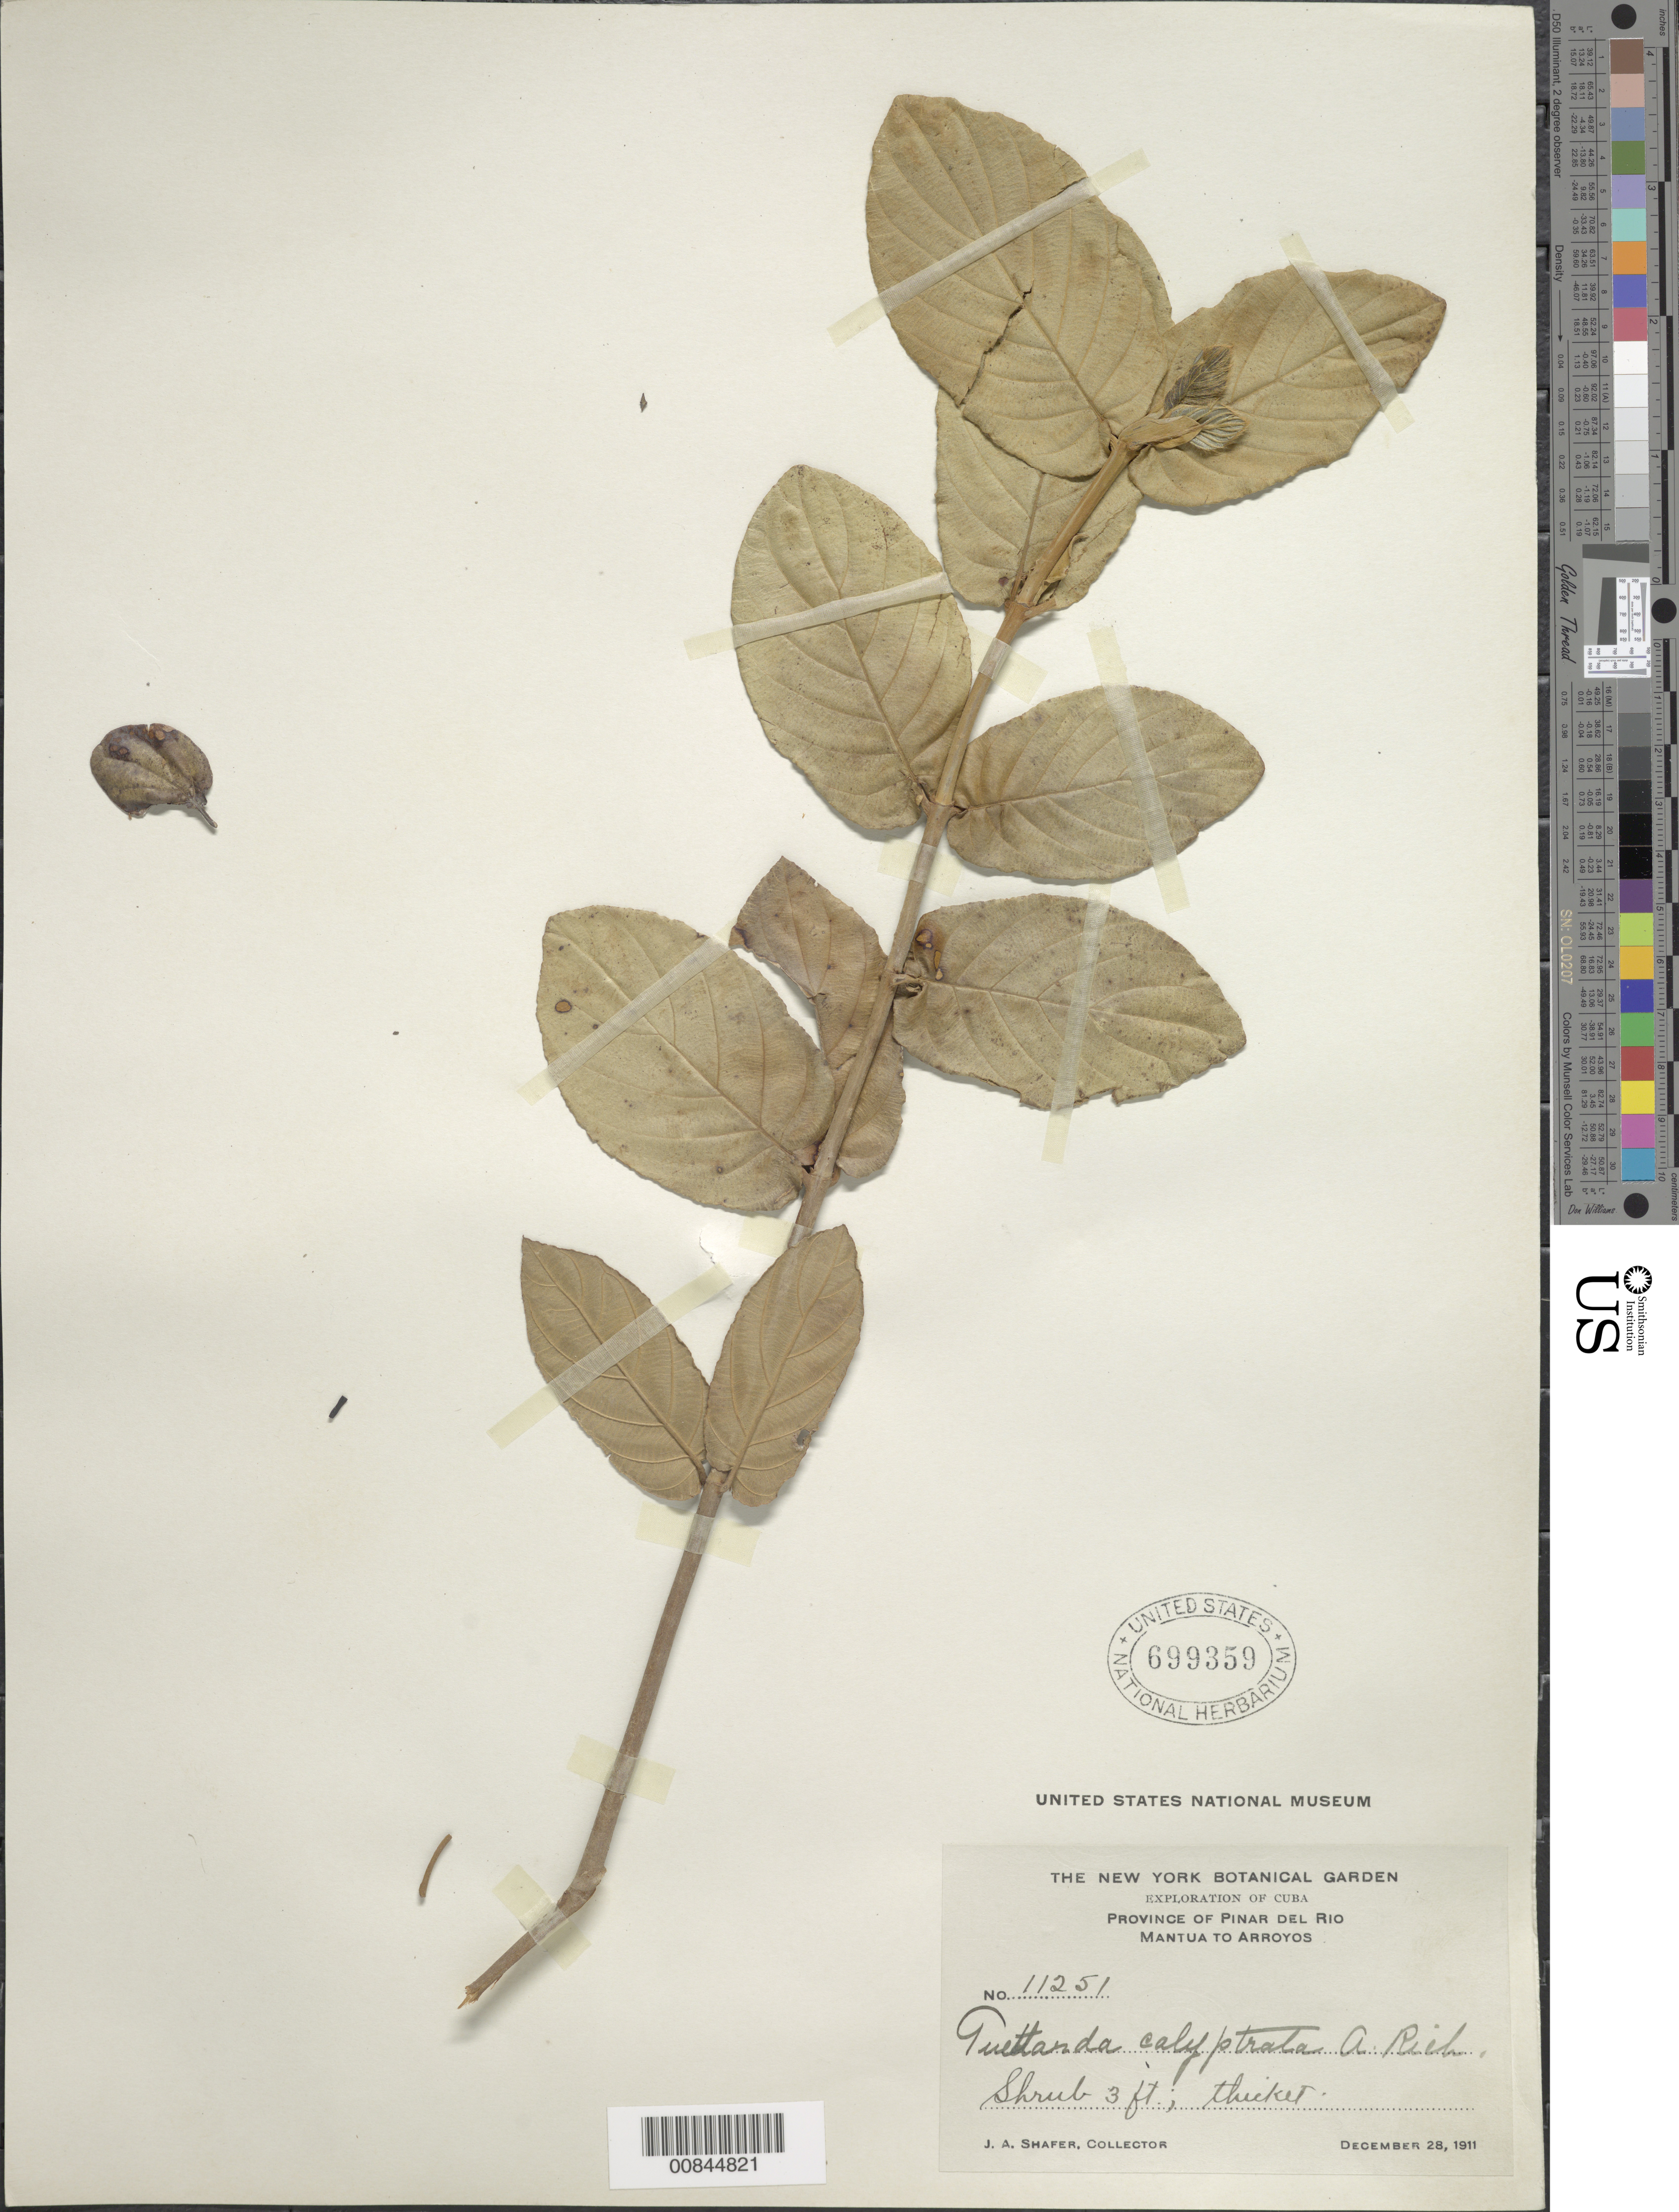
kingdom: Plantae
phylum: Tracheophyta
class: Magnoliopsida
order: Gentianales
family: Rubiaceae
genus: Guettarda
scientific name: Guettarda calyptrata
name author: A. Rich.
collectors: J. A. Shafer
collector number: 11251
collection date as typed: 28 Dec 1911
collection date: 1911-12-28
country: Cuba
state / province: Pinar del Río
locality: Mantua to Arroyos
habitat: Thicket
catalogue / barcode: US 699359